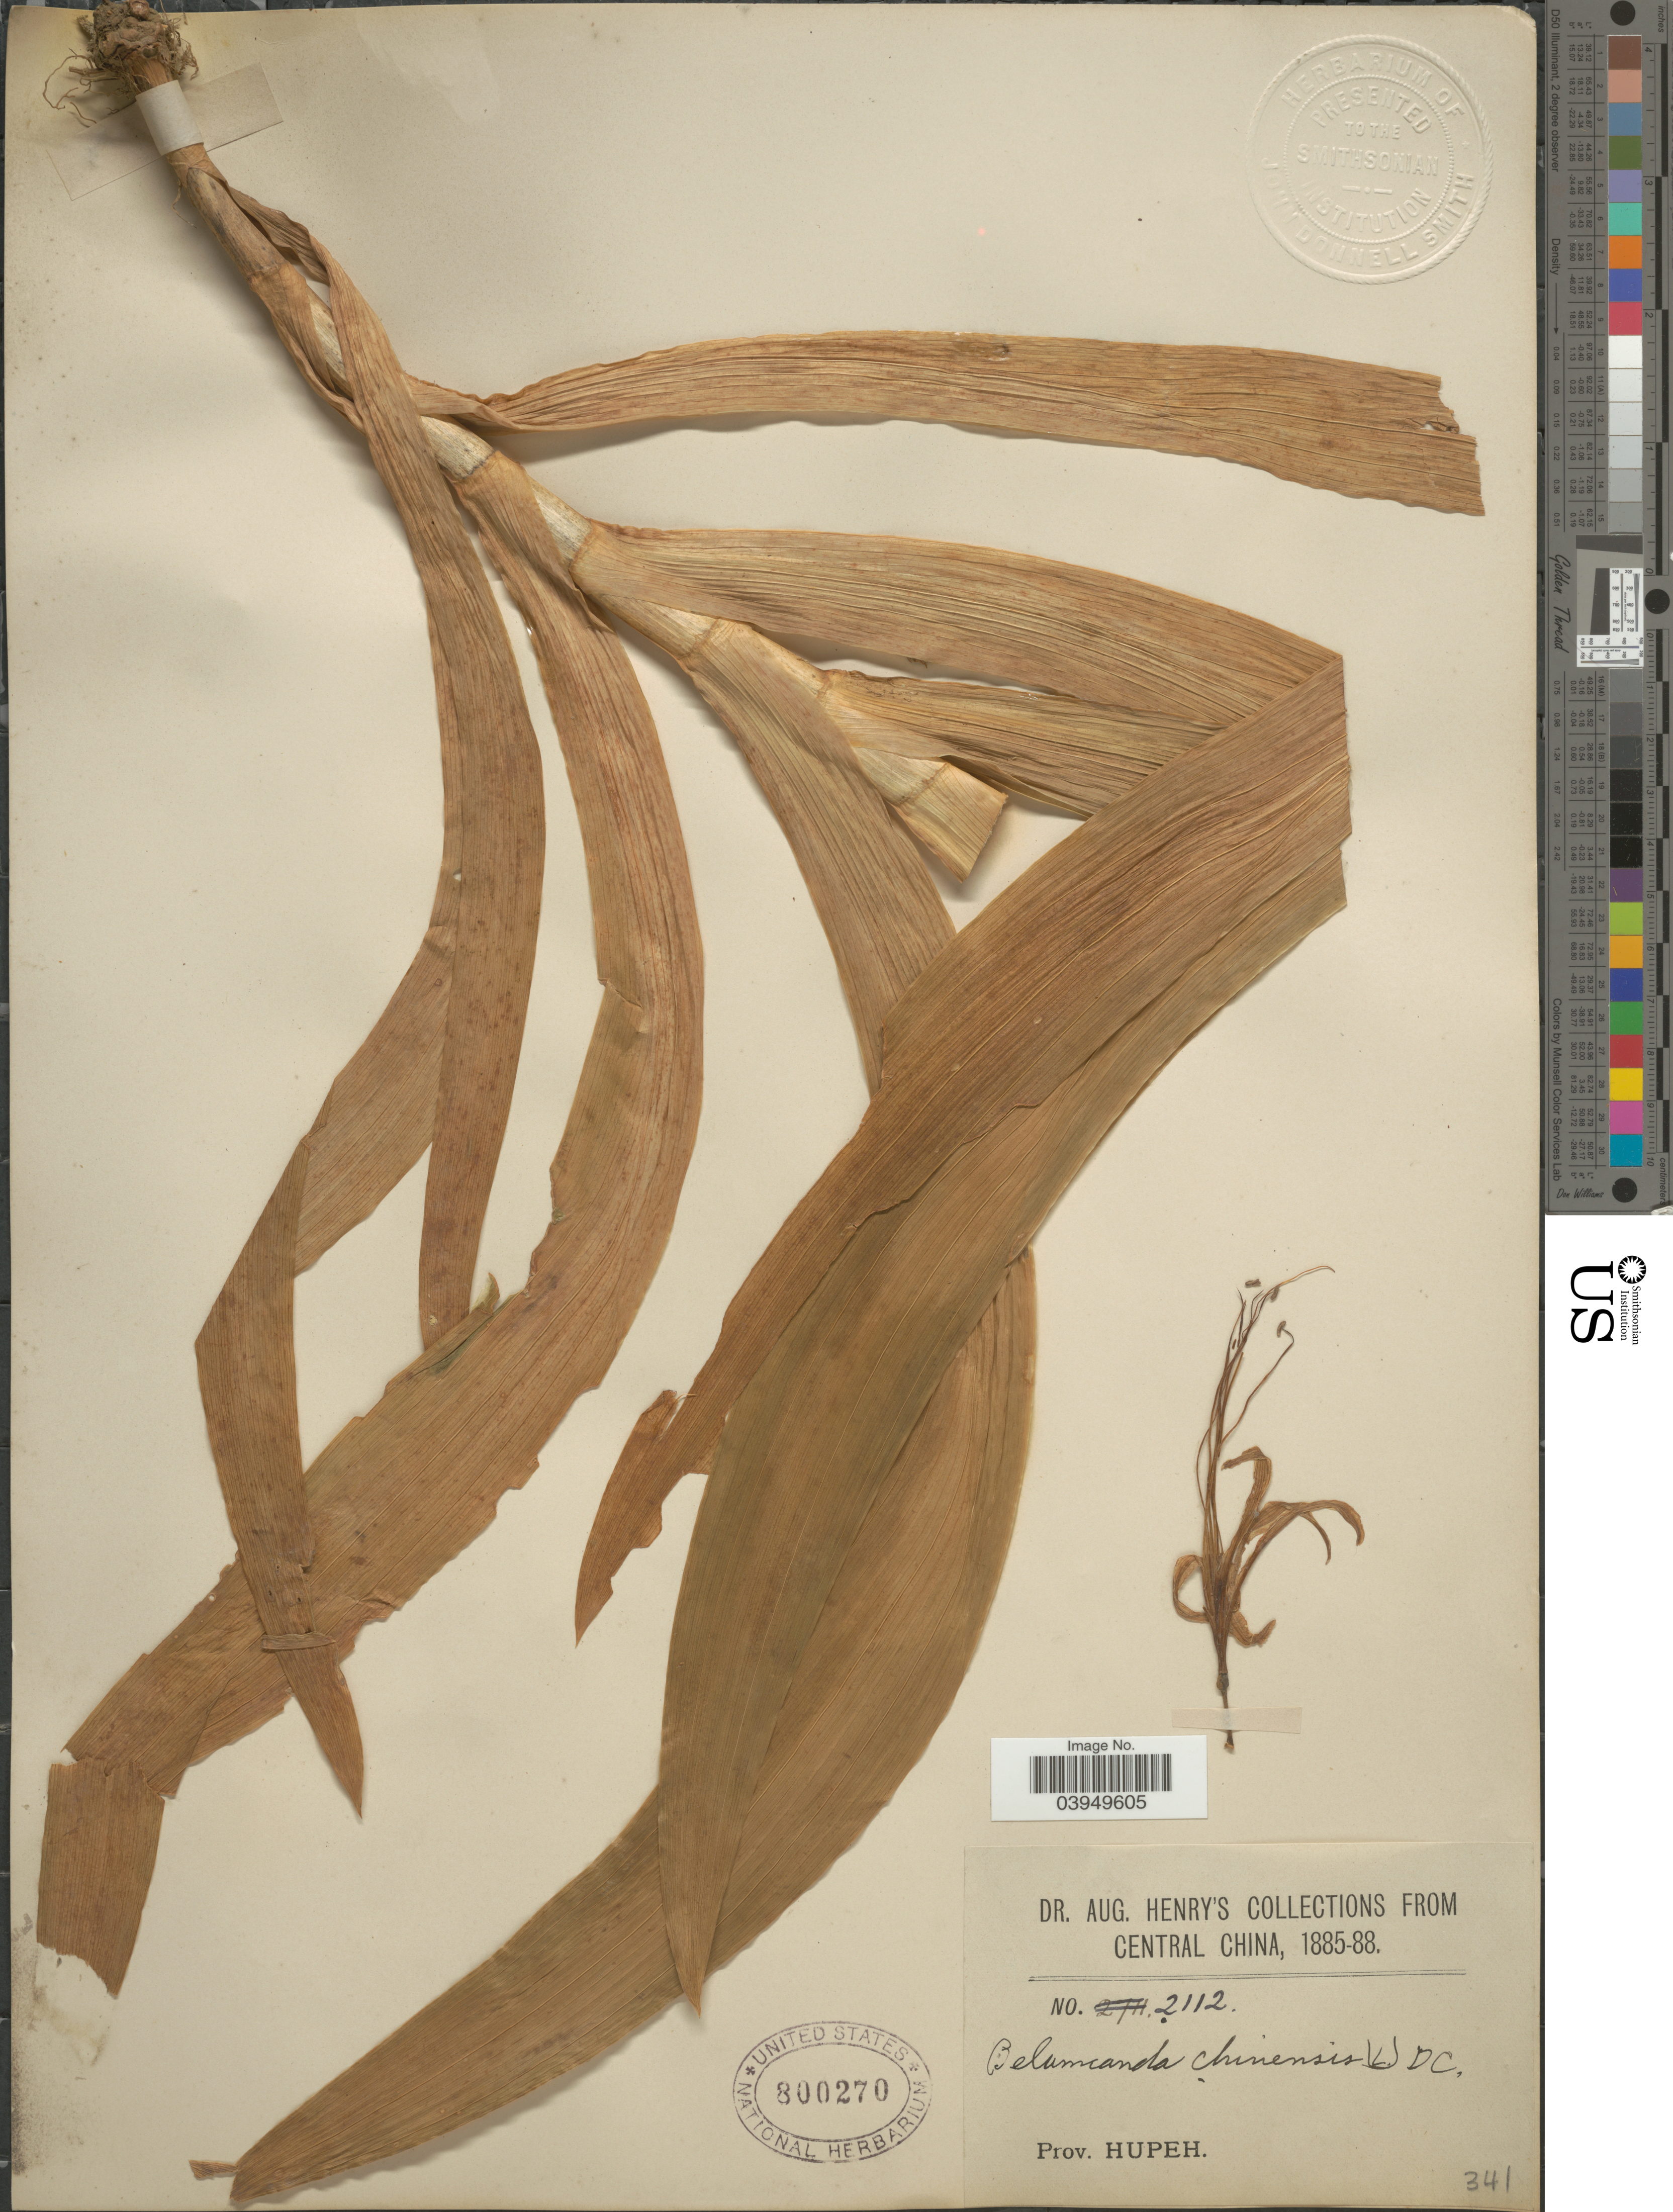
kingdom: Plantae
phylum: Tracheophyta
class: Liliopsida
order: Asparagales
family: Iridaceae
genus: Iris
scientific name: Iris chinensis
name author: Curtis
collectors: A. Henry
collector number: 2112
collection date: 1885/1888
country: China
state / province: Hubei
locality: Central China. Prov. Hupeh.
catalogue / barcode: US 800270